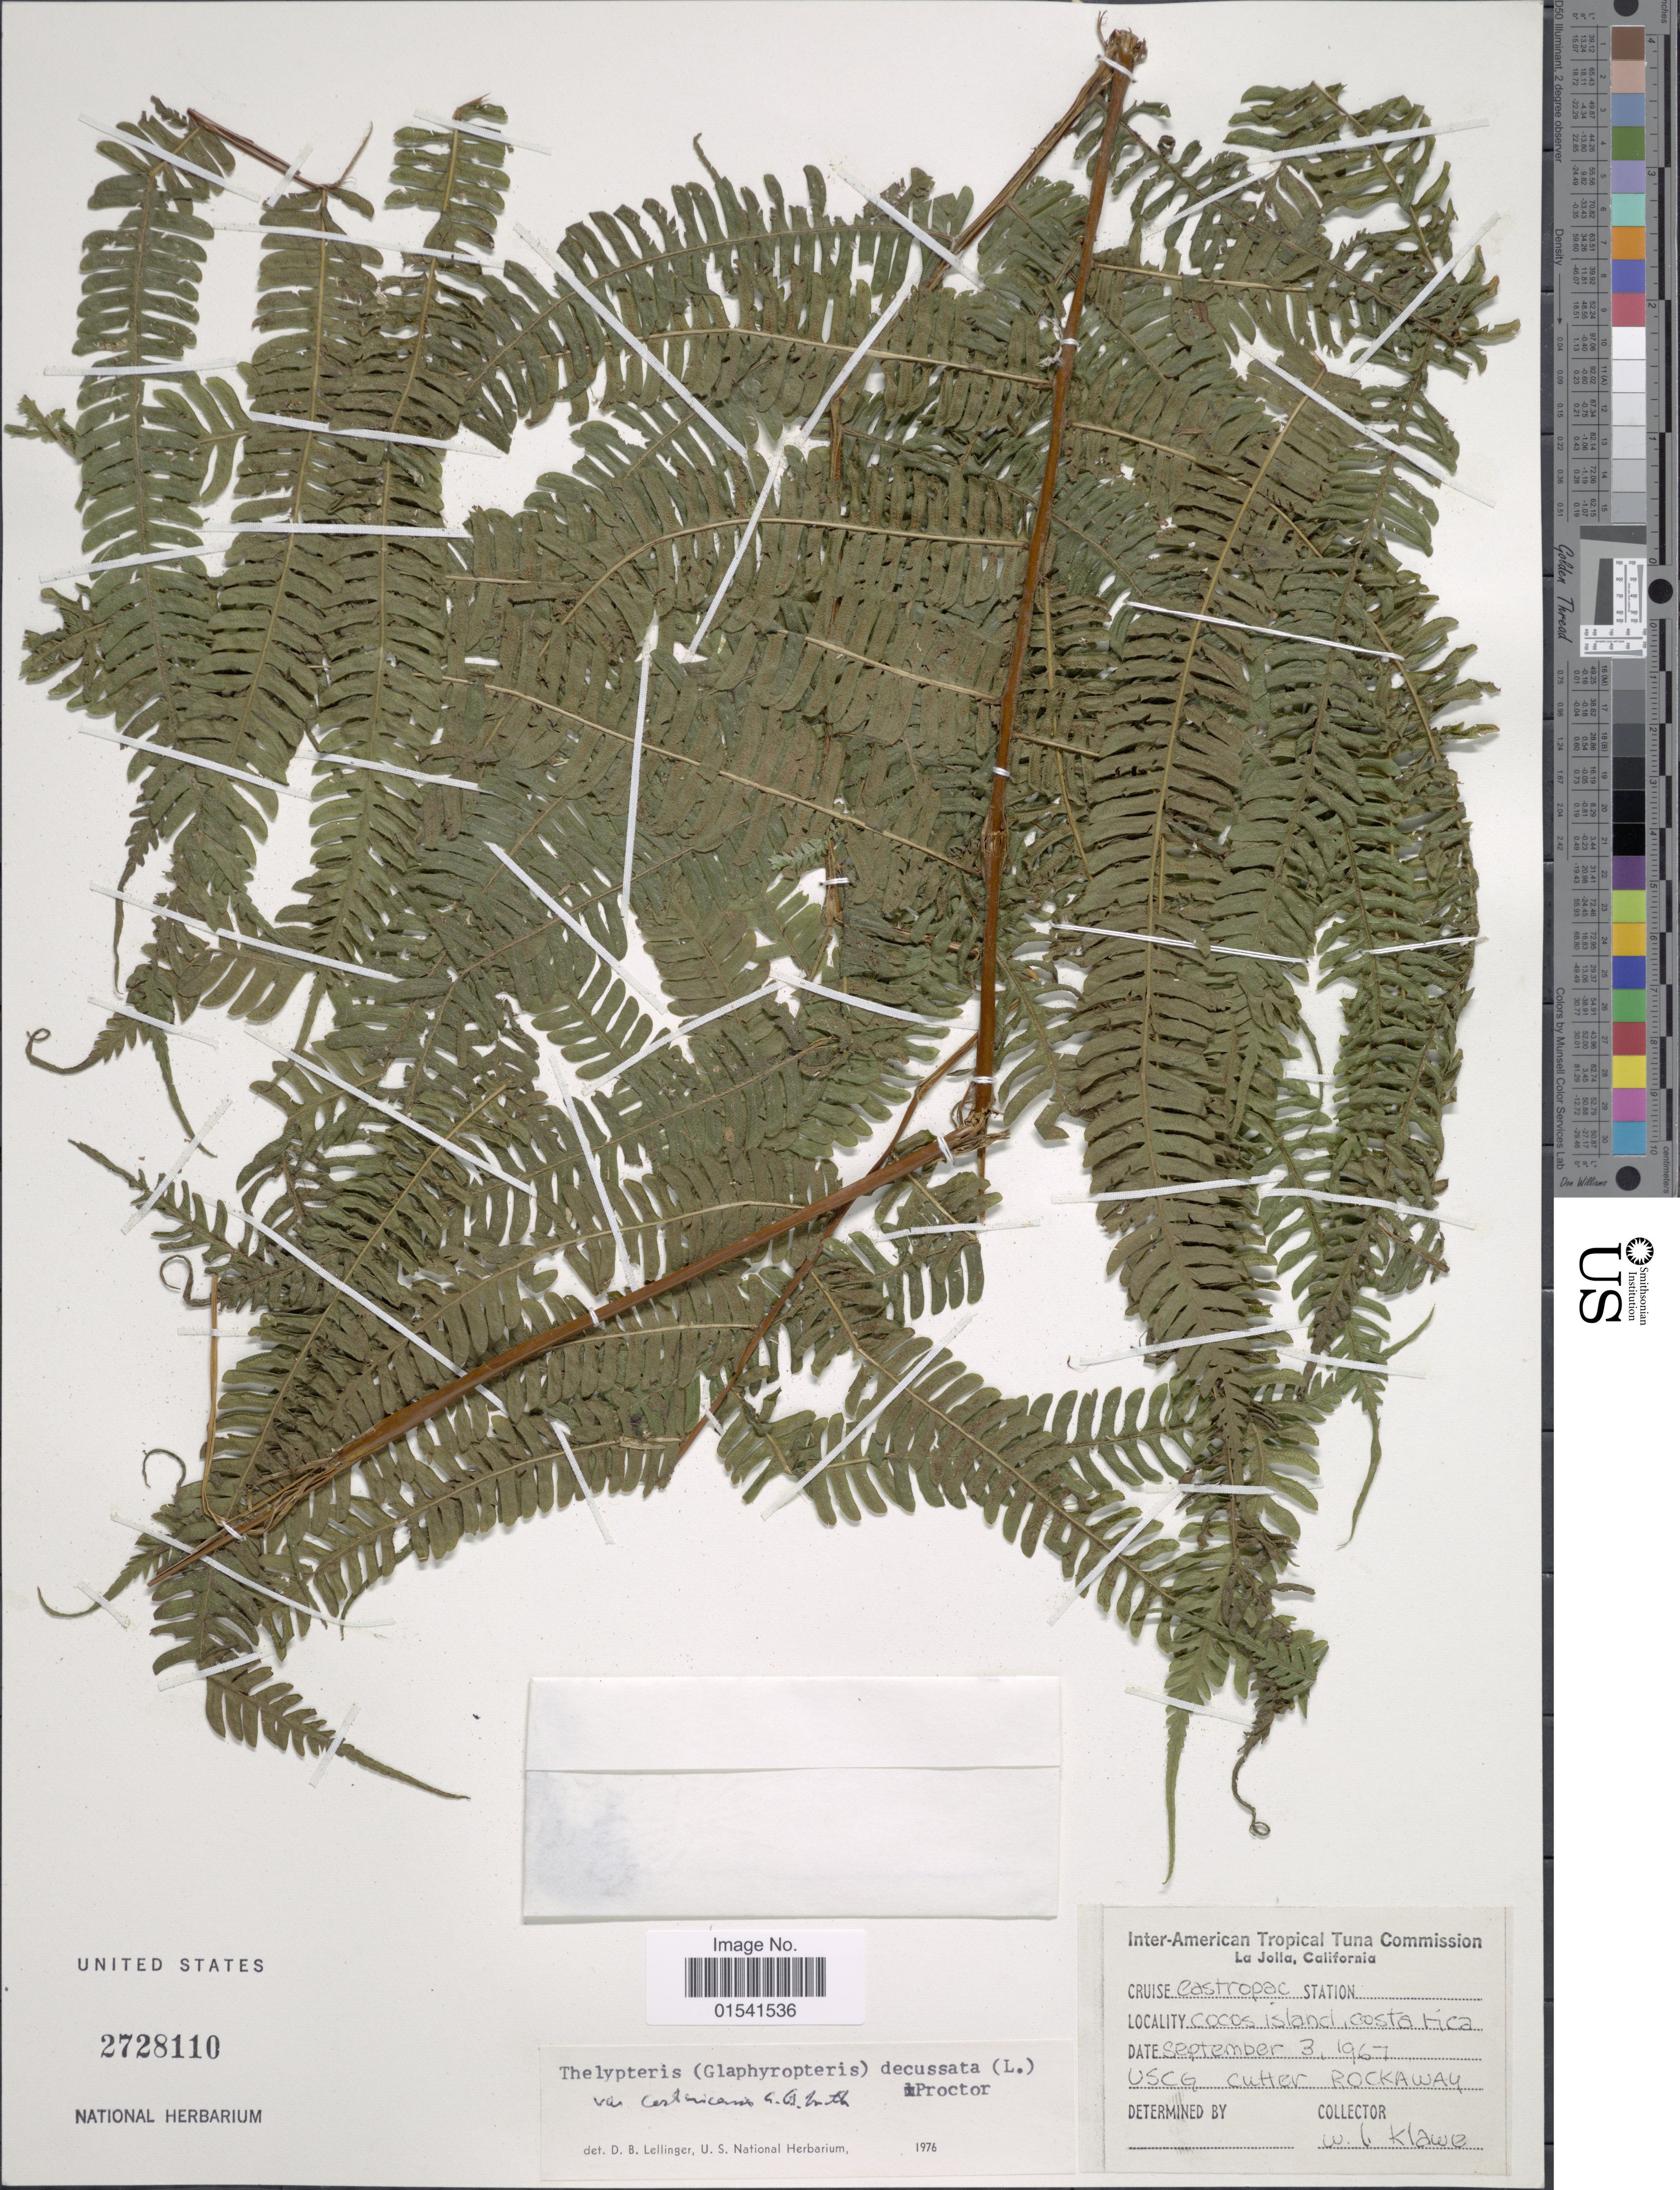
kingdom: Plantae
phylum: Tracheophyta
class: Polypodiopsida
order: Polypodiales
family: Thelypteridaceae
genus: Steiropteris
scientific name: Steiropteris decussata var. decussata (L.) comb. nov., ined. 2015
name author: (L.)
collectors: W. Klawe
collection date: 1967-09-03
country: Costa Rica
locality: Cocos Islnad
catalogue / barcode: US 2728110